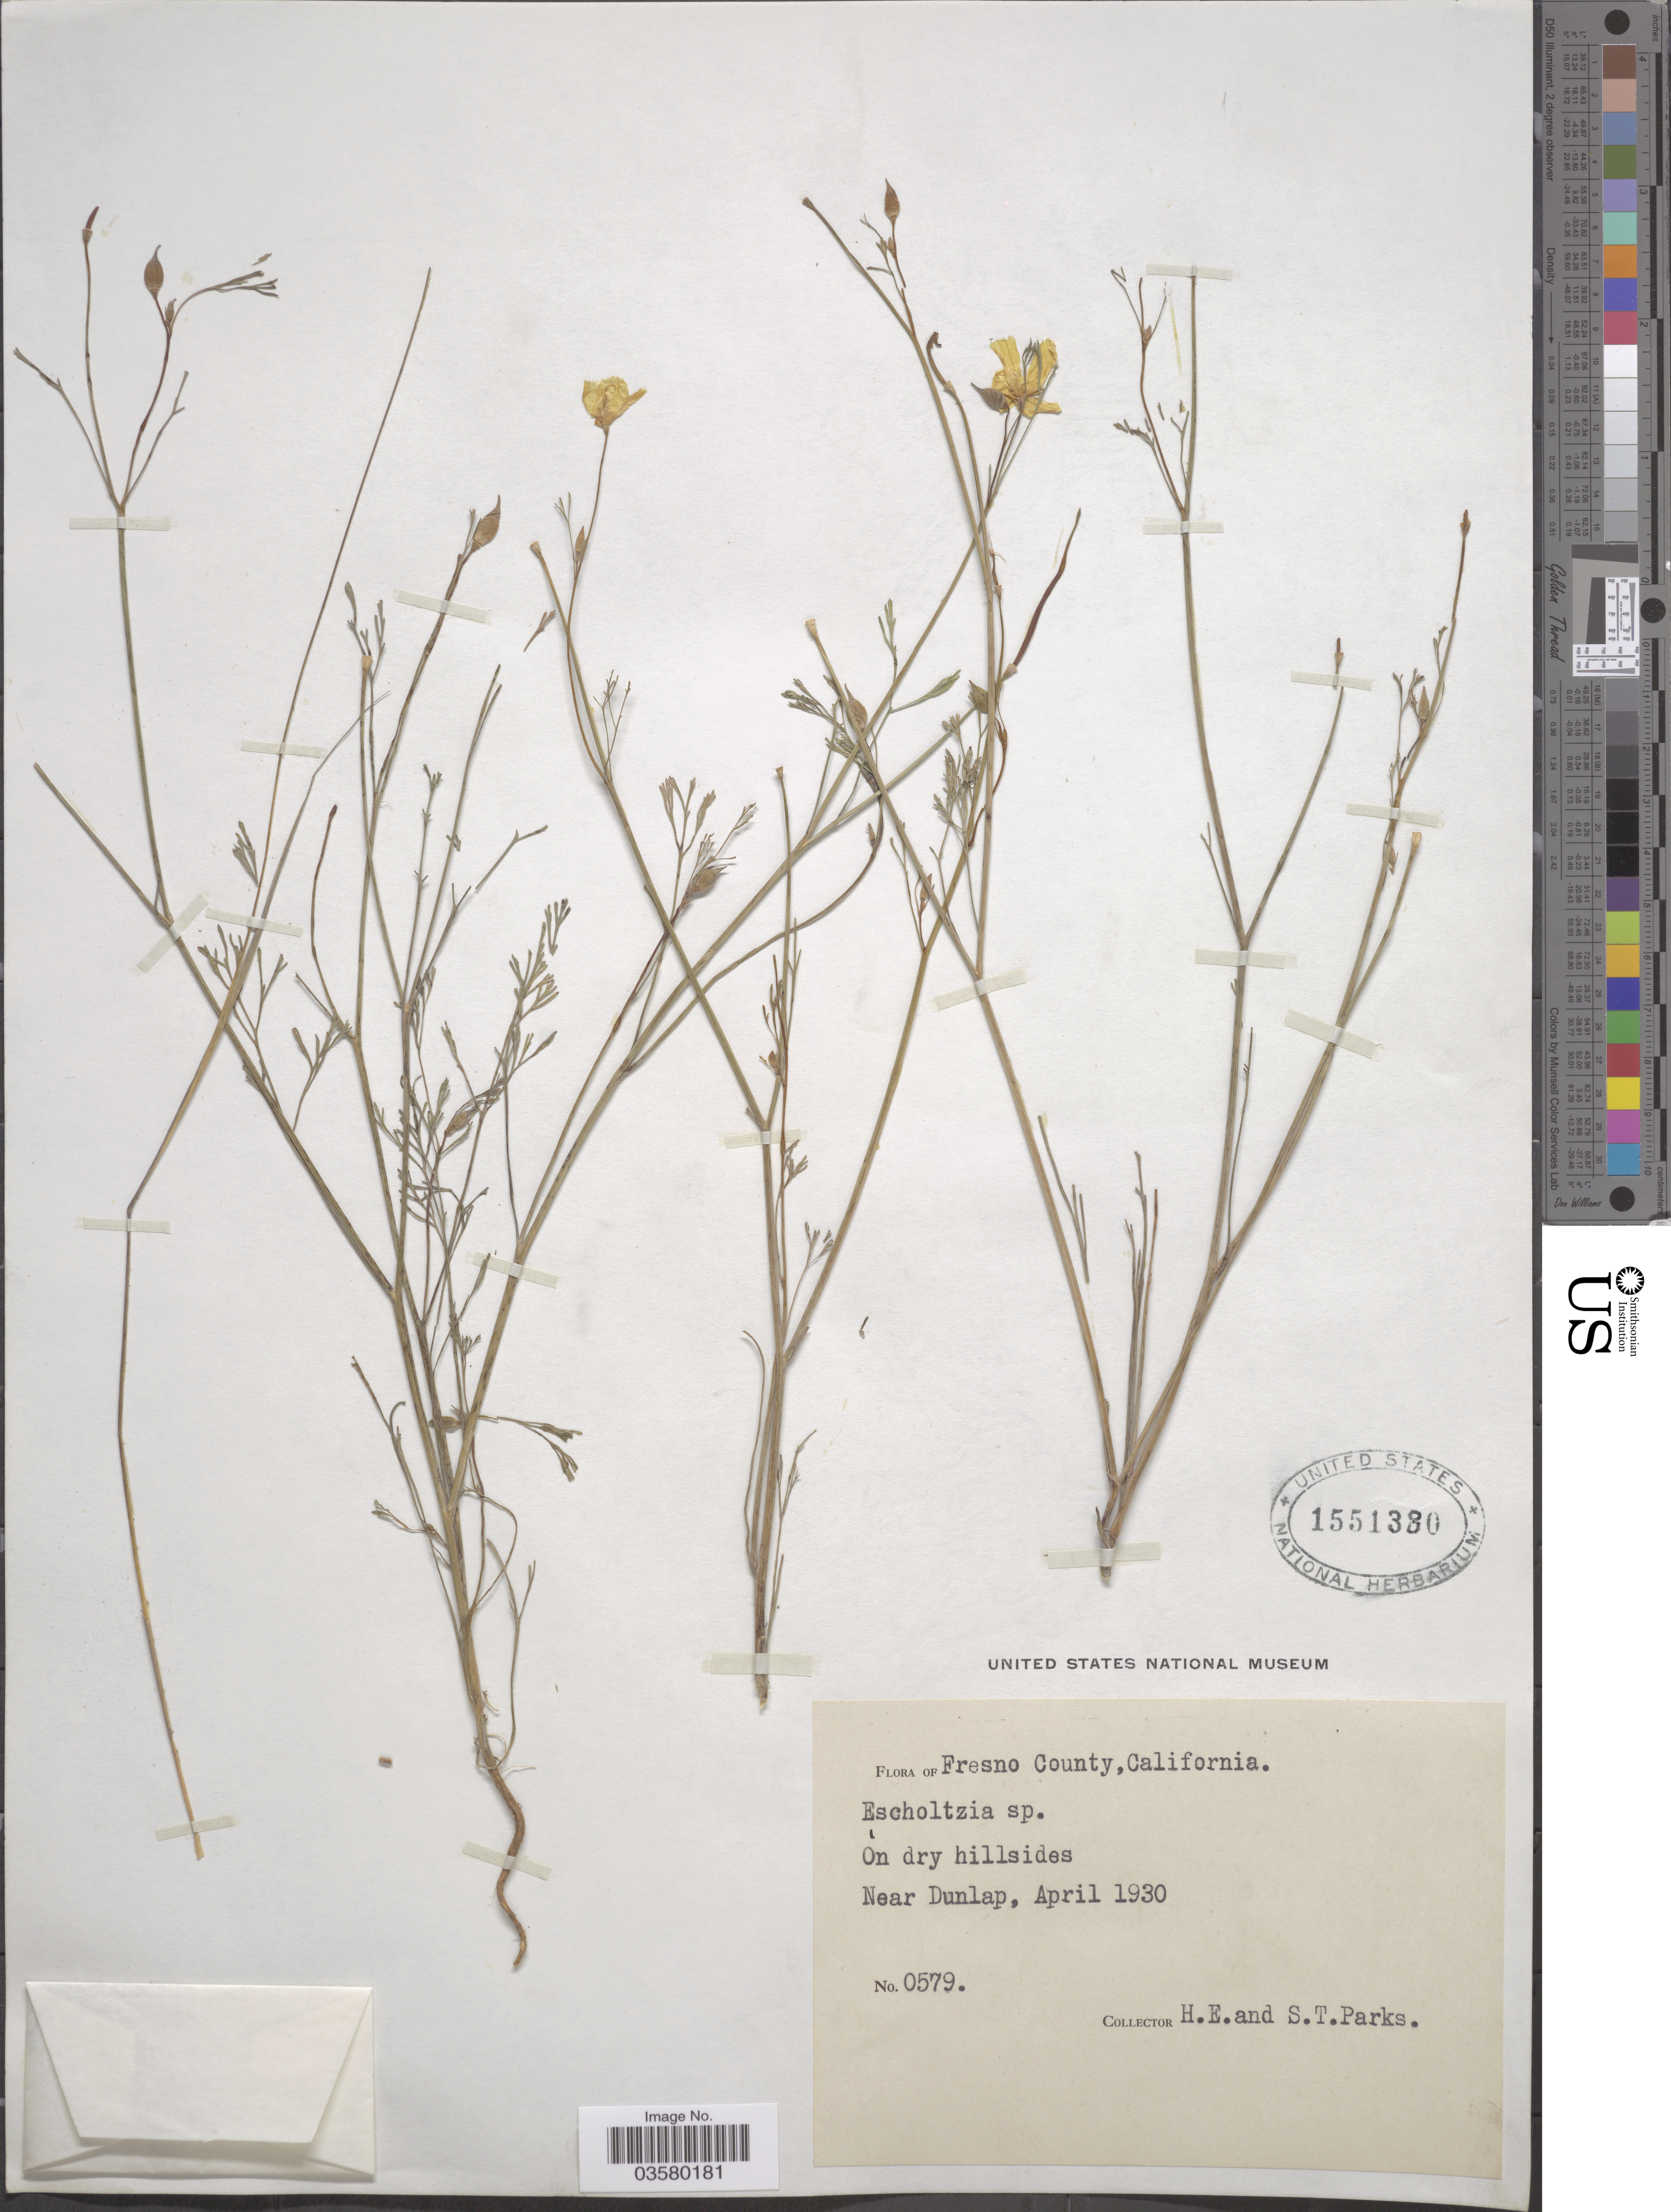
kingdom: Plantae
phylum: Tracheophyta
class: Magnoliopsida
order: Ranunculales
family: Papaveraceae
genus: Eschscholzia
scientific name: Eschscholzia caespitosa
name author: Benth.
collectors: H. E. Parks & S. Parks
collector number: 0579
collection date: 1930-04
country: United States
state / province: California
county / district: Fresno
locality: Fresno County. Near Dunlap.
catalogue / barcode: US 1551330